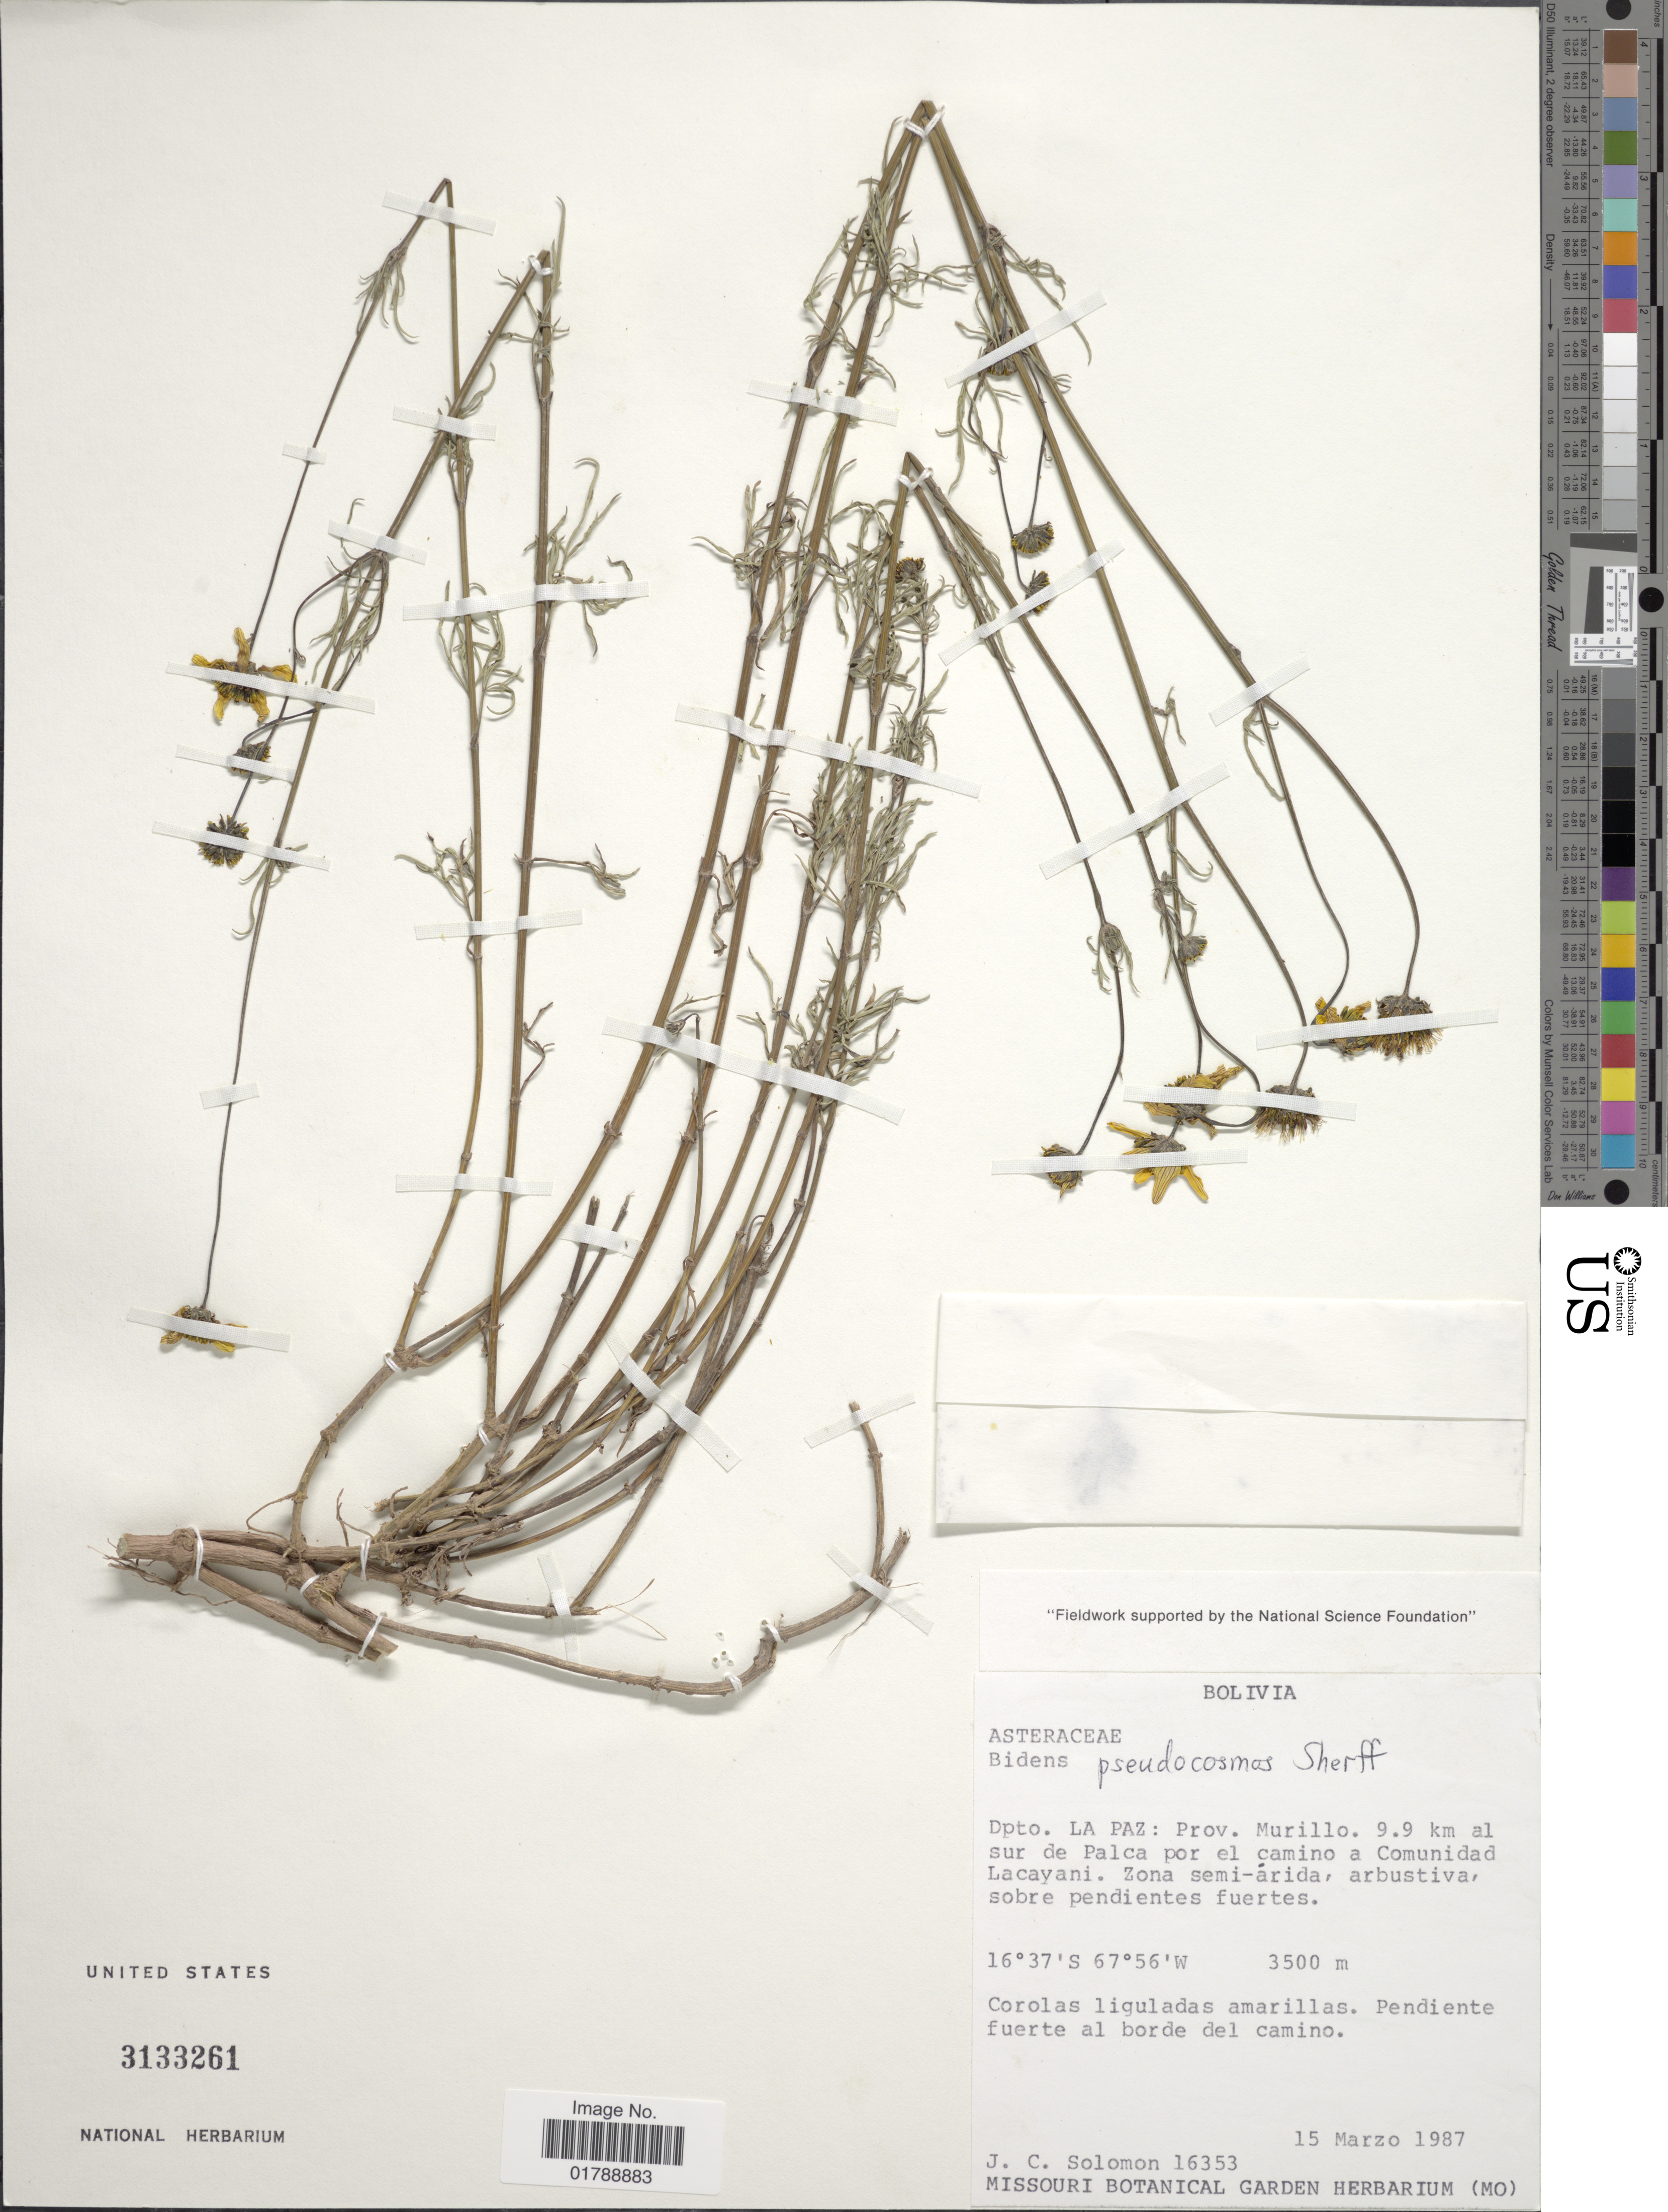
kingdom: Plantae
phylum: Tracheophyta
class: Magnoliopsida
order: Asterales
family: Asteraceae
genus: Bidens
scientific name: Bidens pseudocosmos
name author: Sherff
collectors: J. C. Solomon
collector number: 16353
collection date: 1987-03-15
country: Bolivia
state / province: La Paz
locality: Prov. Murillo. 9.9 km al sur de Palca por el camino a Comunidad Lacayani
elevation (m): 3500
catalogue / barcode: US 3133261